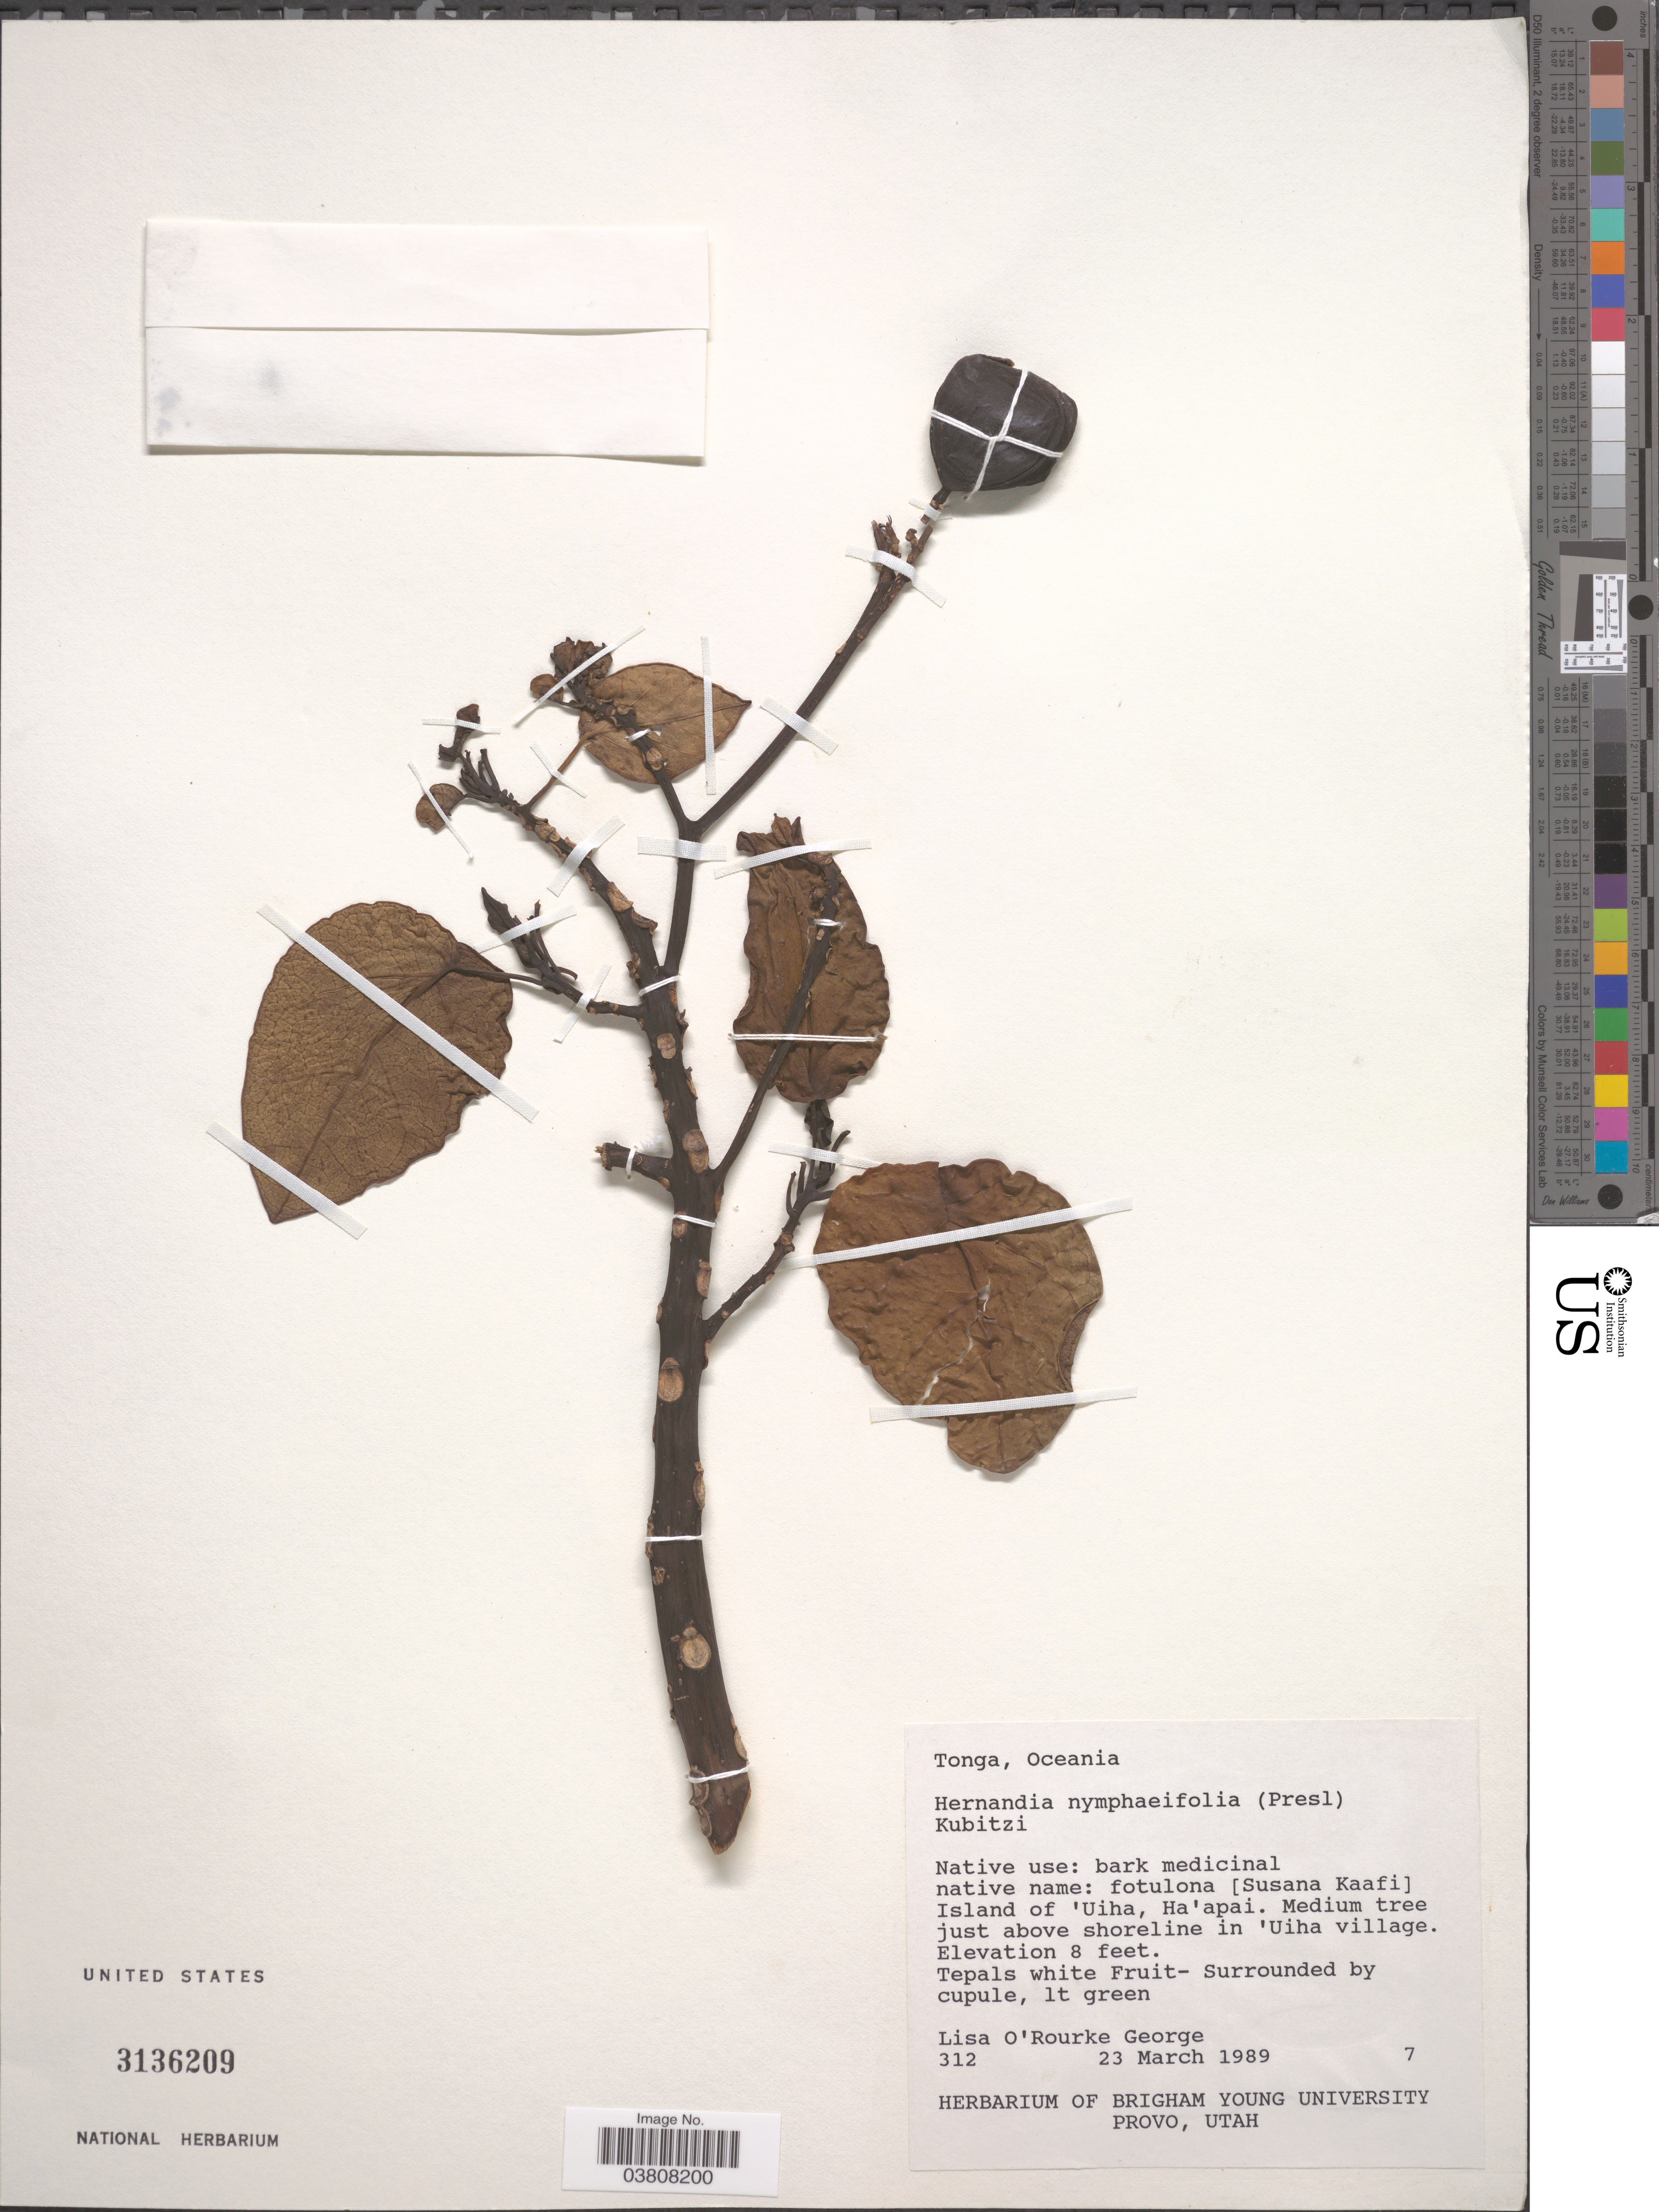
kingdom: Plantae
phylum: Tracheophyta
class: Magnoliopsida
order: Laurales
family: Hernandiaceae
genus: Hernandia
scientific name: Hernandia nymphaeifolia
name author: (C. Presl) Kubitzki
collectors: L. George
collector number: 312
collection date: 1989-03-23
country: Tonga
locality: Oceania. Island of 'Uiha, Ha'apai. Just above shoreline in 'Uiha village.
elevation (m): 2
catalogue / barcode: US 3136209